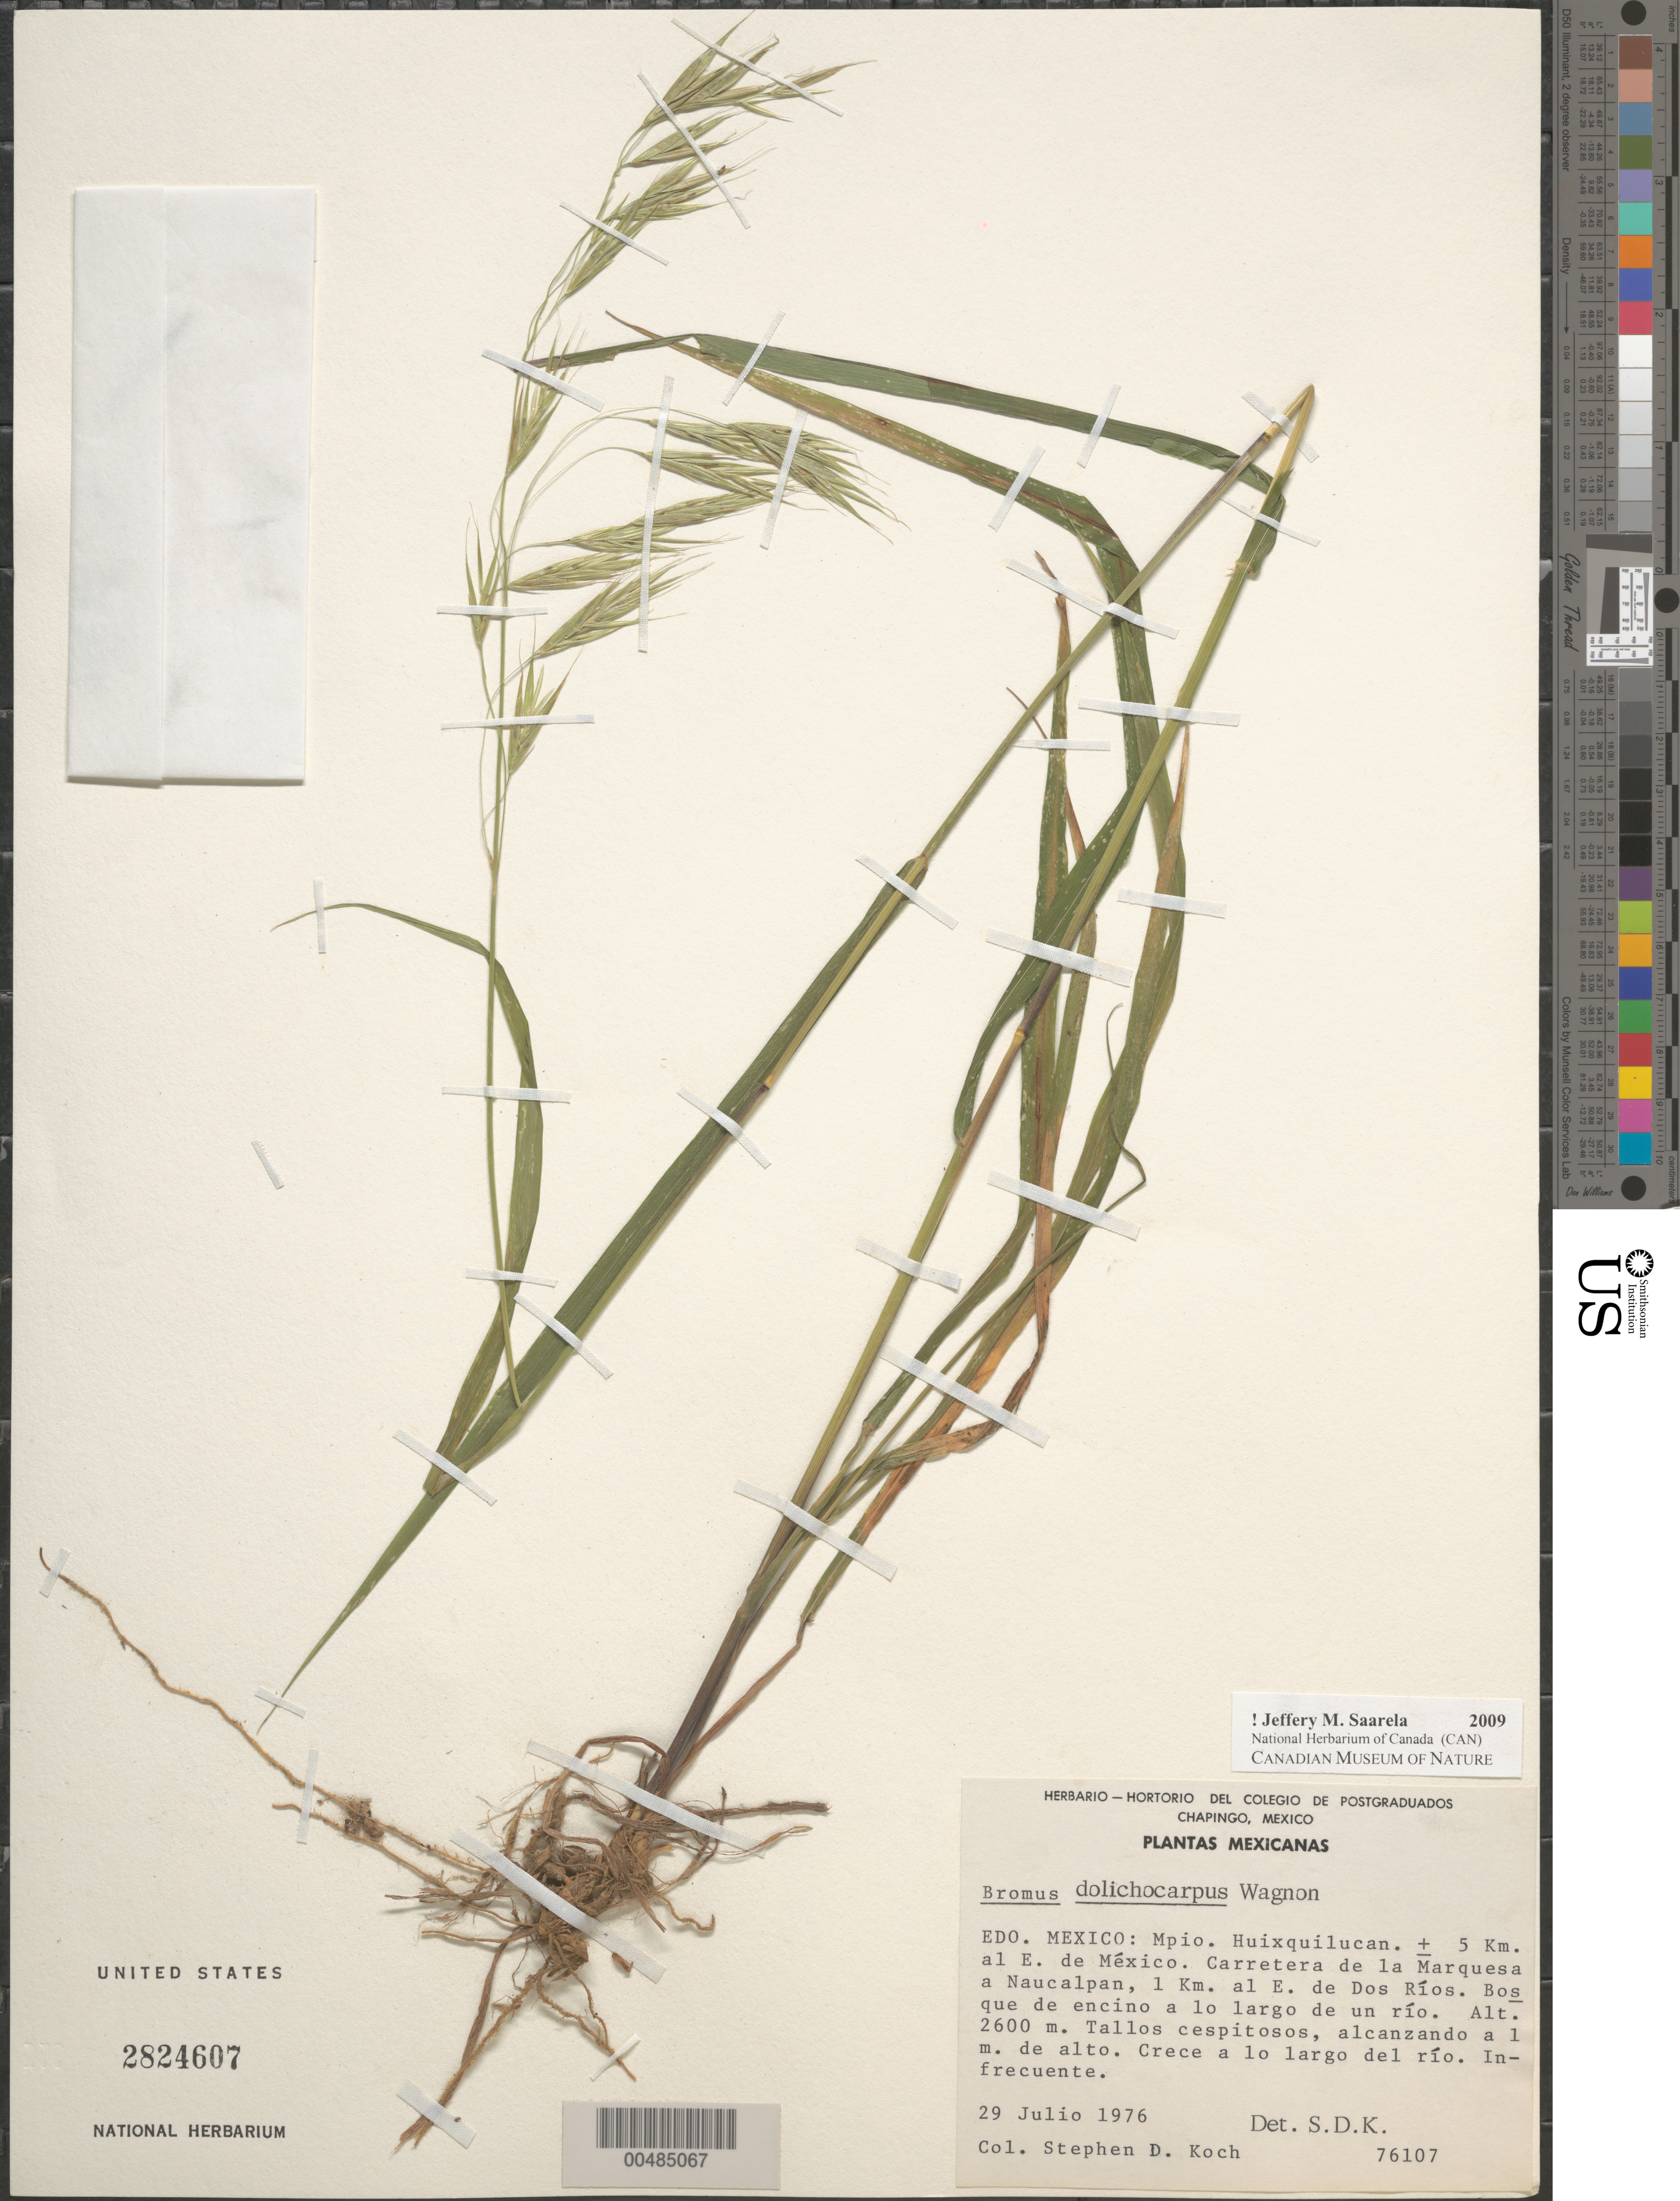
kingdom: Plantae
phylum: Tracheophyta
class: Liliopsida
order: Poales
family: Poaceae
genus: Bromus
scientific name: Bromus dolichocarpus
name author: Wagnon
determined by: Koch, S. D.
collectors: S. D. Koch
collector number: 76107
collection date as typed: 29 Jul 1976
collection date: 1976-07-29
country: Mexico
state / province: Mexico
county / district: Huixquilucan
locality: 5 km al E de México, carretera de la Marquesa a Naucalpan, 1 km al E de Dos R¡os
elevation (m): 2600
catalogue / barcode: US 2824607